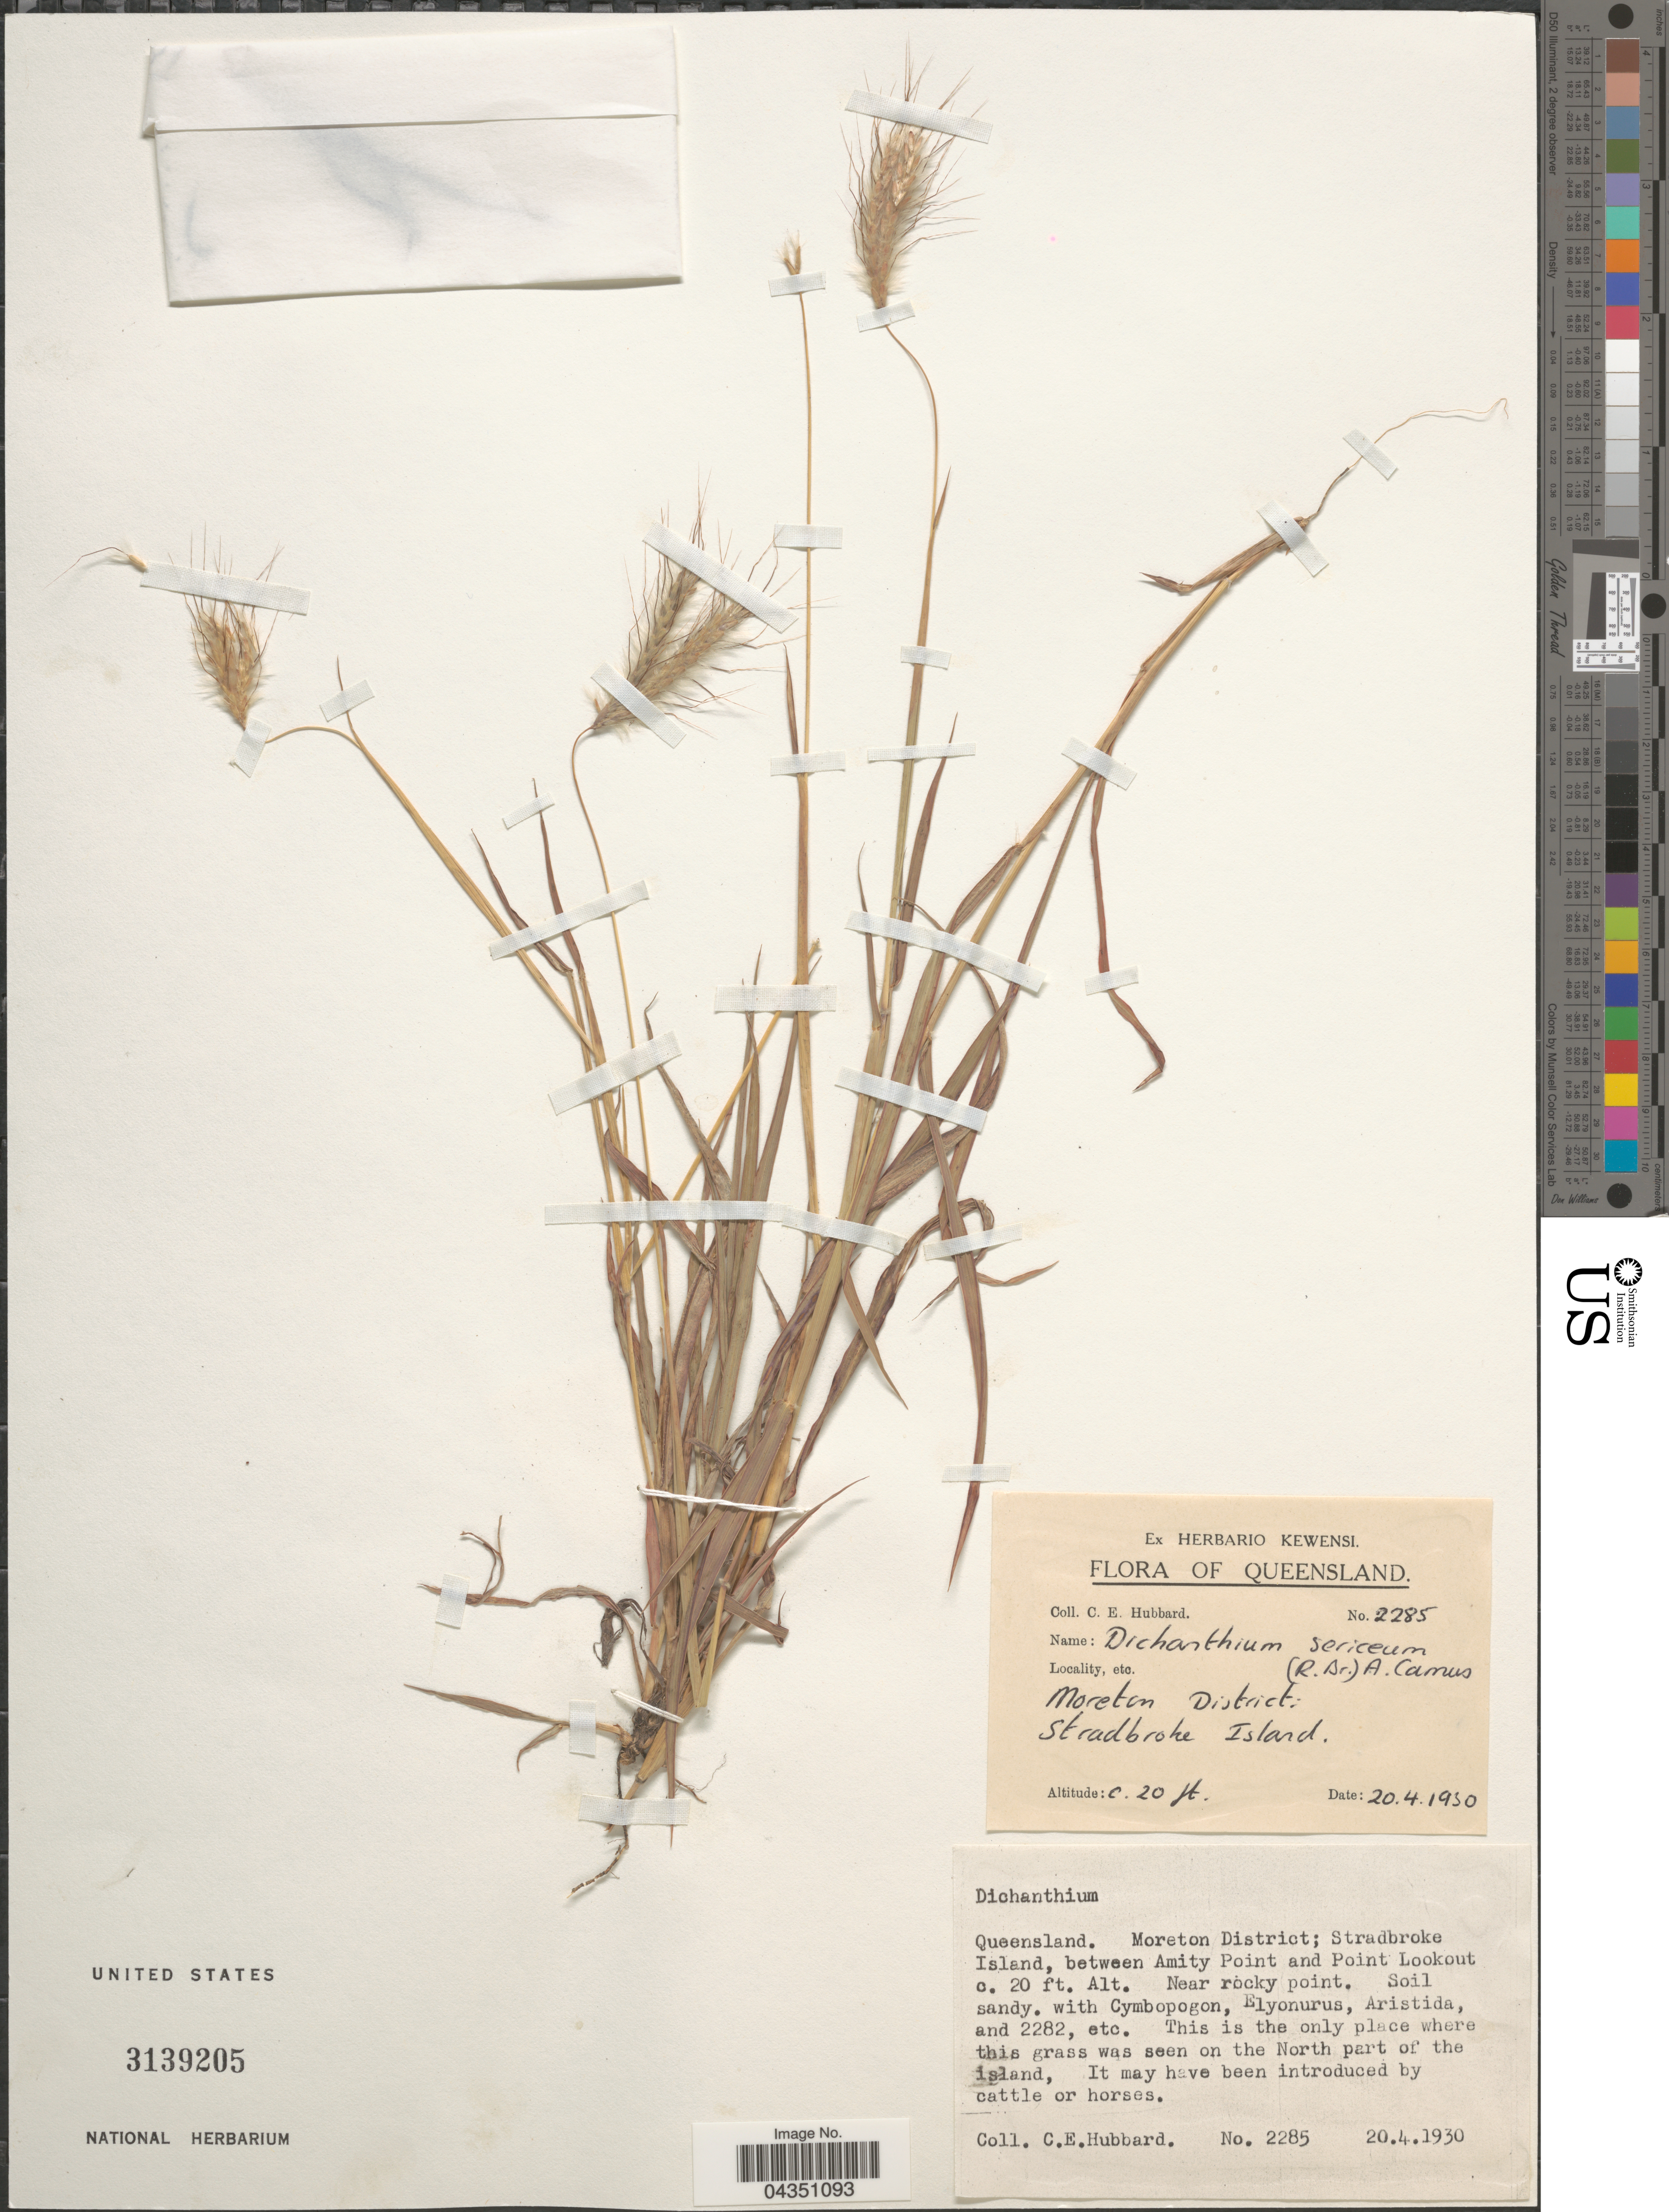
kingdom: Plantae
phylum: Tracheophyta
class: Liliopsida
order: Poales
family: Poaceae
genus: Dichanthium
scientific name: Dichanthium sericeum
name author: (R. Br.) A. Camus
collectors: C. E. Hubbard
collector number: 2285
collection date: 1930-04-20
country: Australia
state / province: Queensland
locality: Moreton District: Stradbroke Island, between Amity Point and Point Lookout.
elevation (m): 6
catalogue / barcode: US 3139205